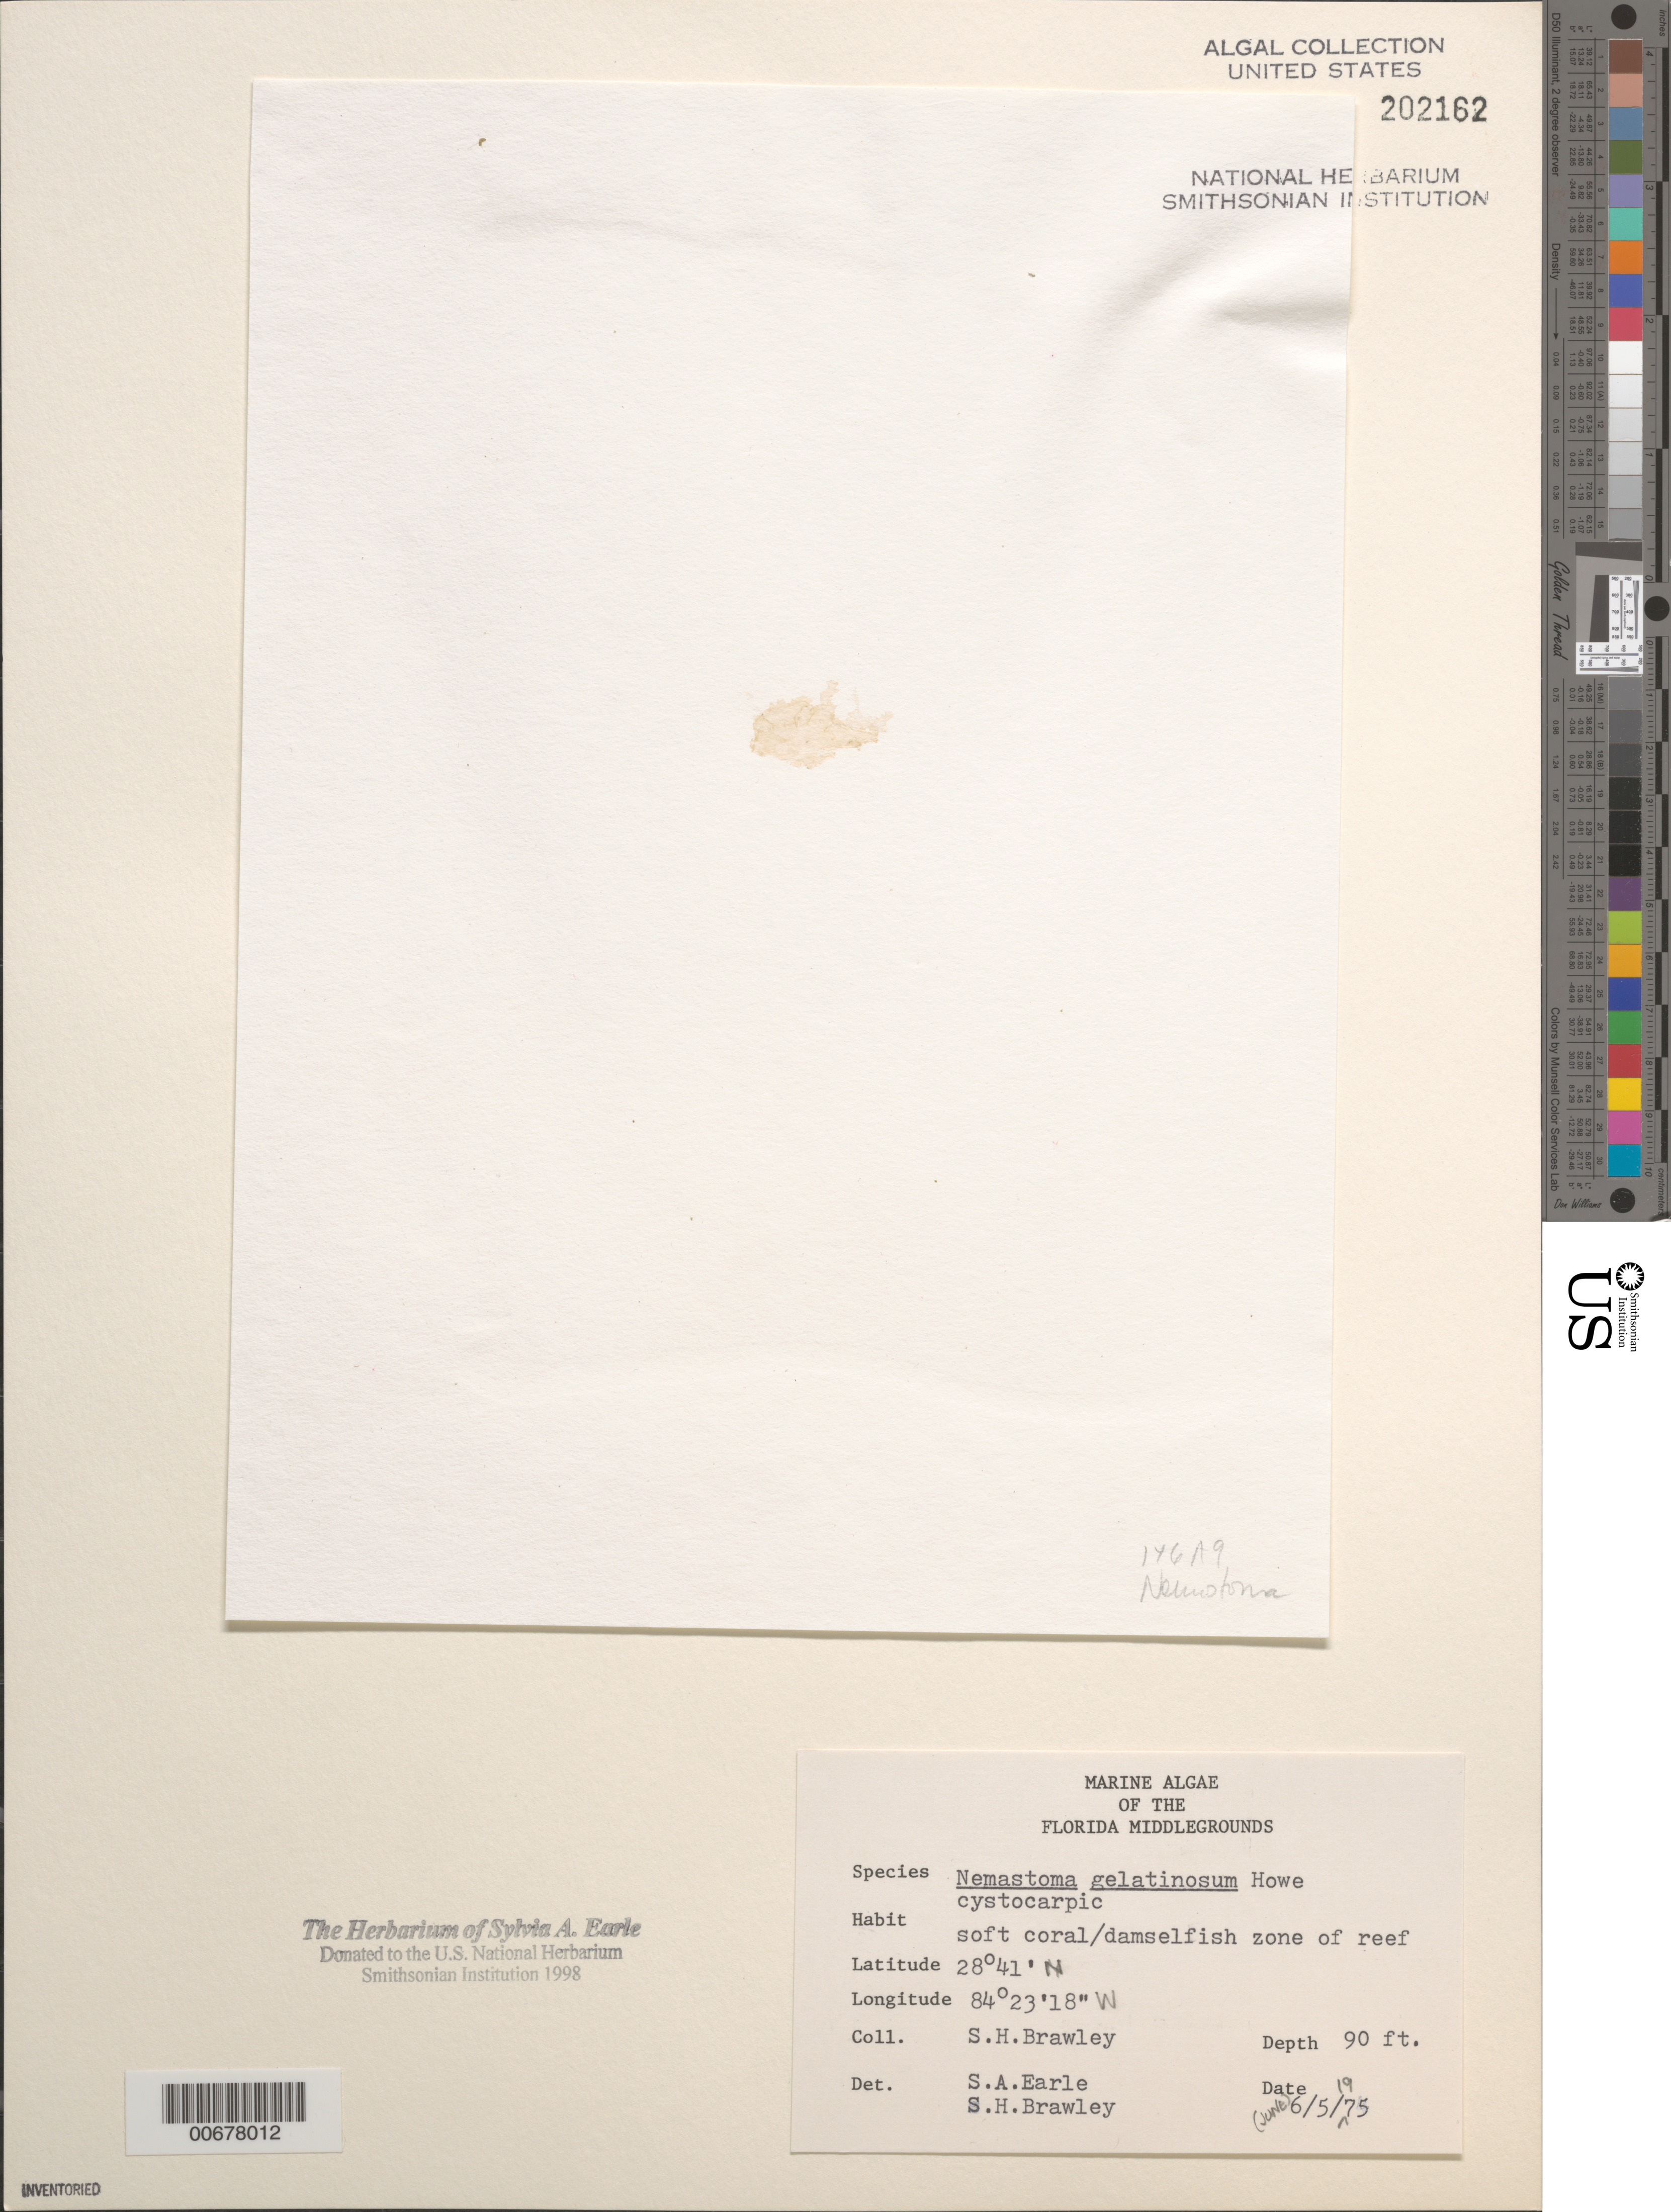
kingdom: Plantae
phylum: Rhodophyta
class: Florideophyceae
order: Nemastomatales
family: Nemastomataceae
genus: Platoma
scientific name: Platoma gelatinosum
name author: (Howe) Schneider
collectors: S. Brawley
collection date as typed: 05 Jun 1975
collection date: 1975-06-05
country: United States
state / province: Florida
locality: Florida Middle Grounds, Gulf of Mexico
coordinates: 28 41' N, 84 23' 18" W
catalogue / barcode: US 202162